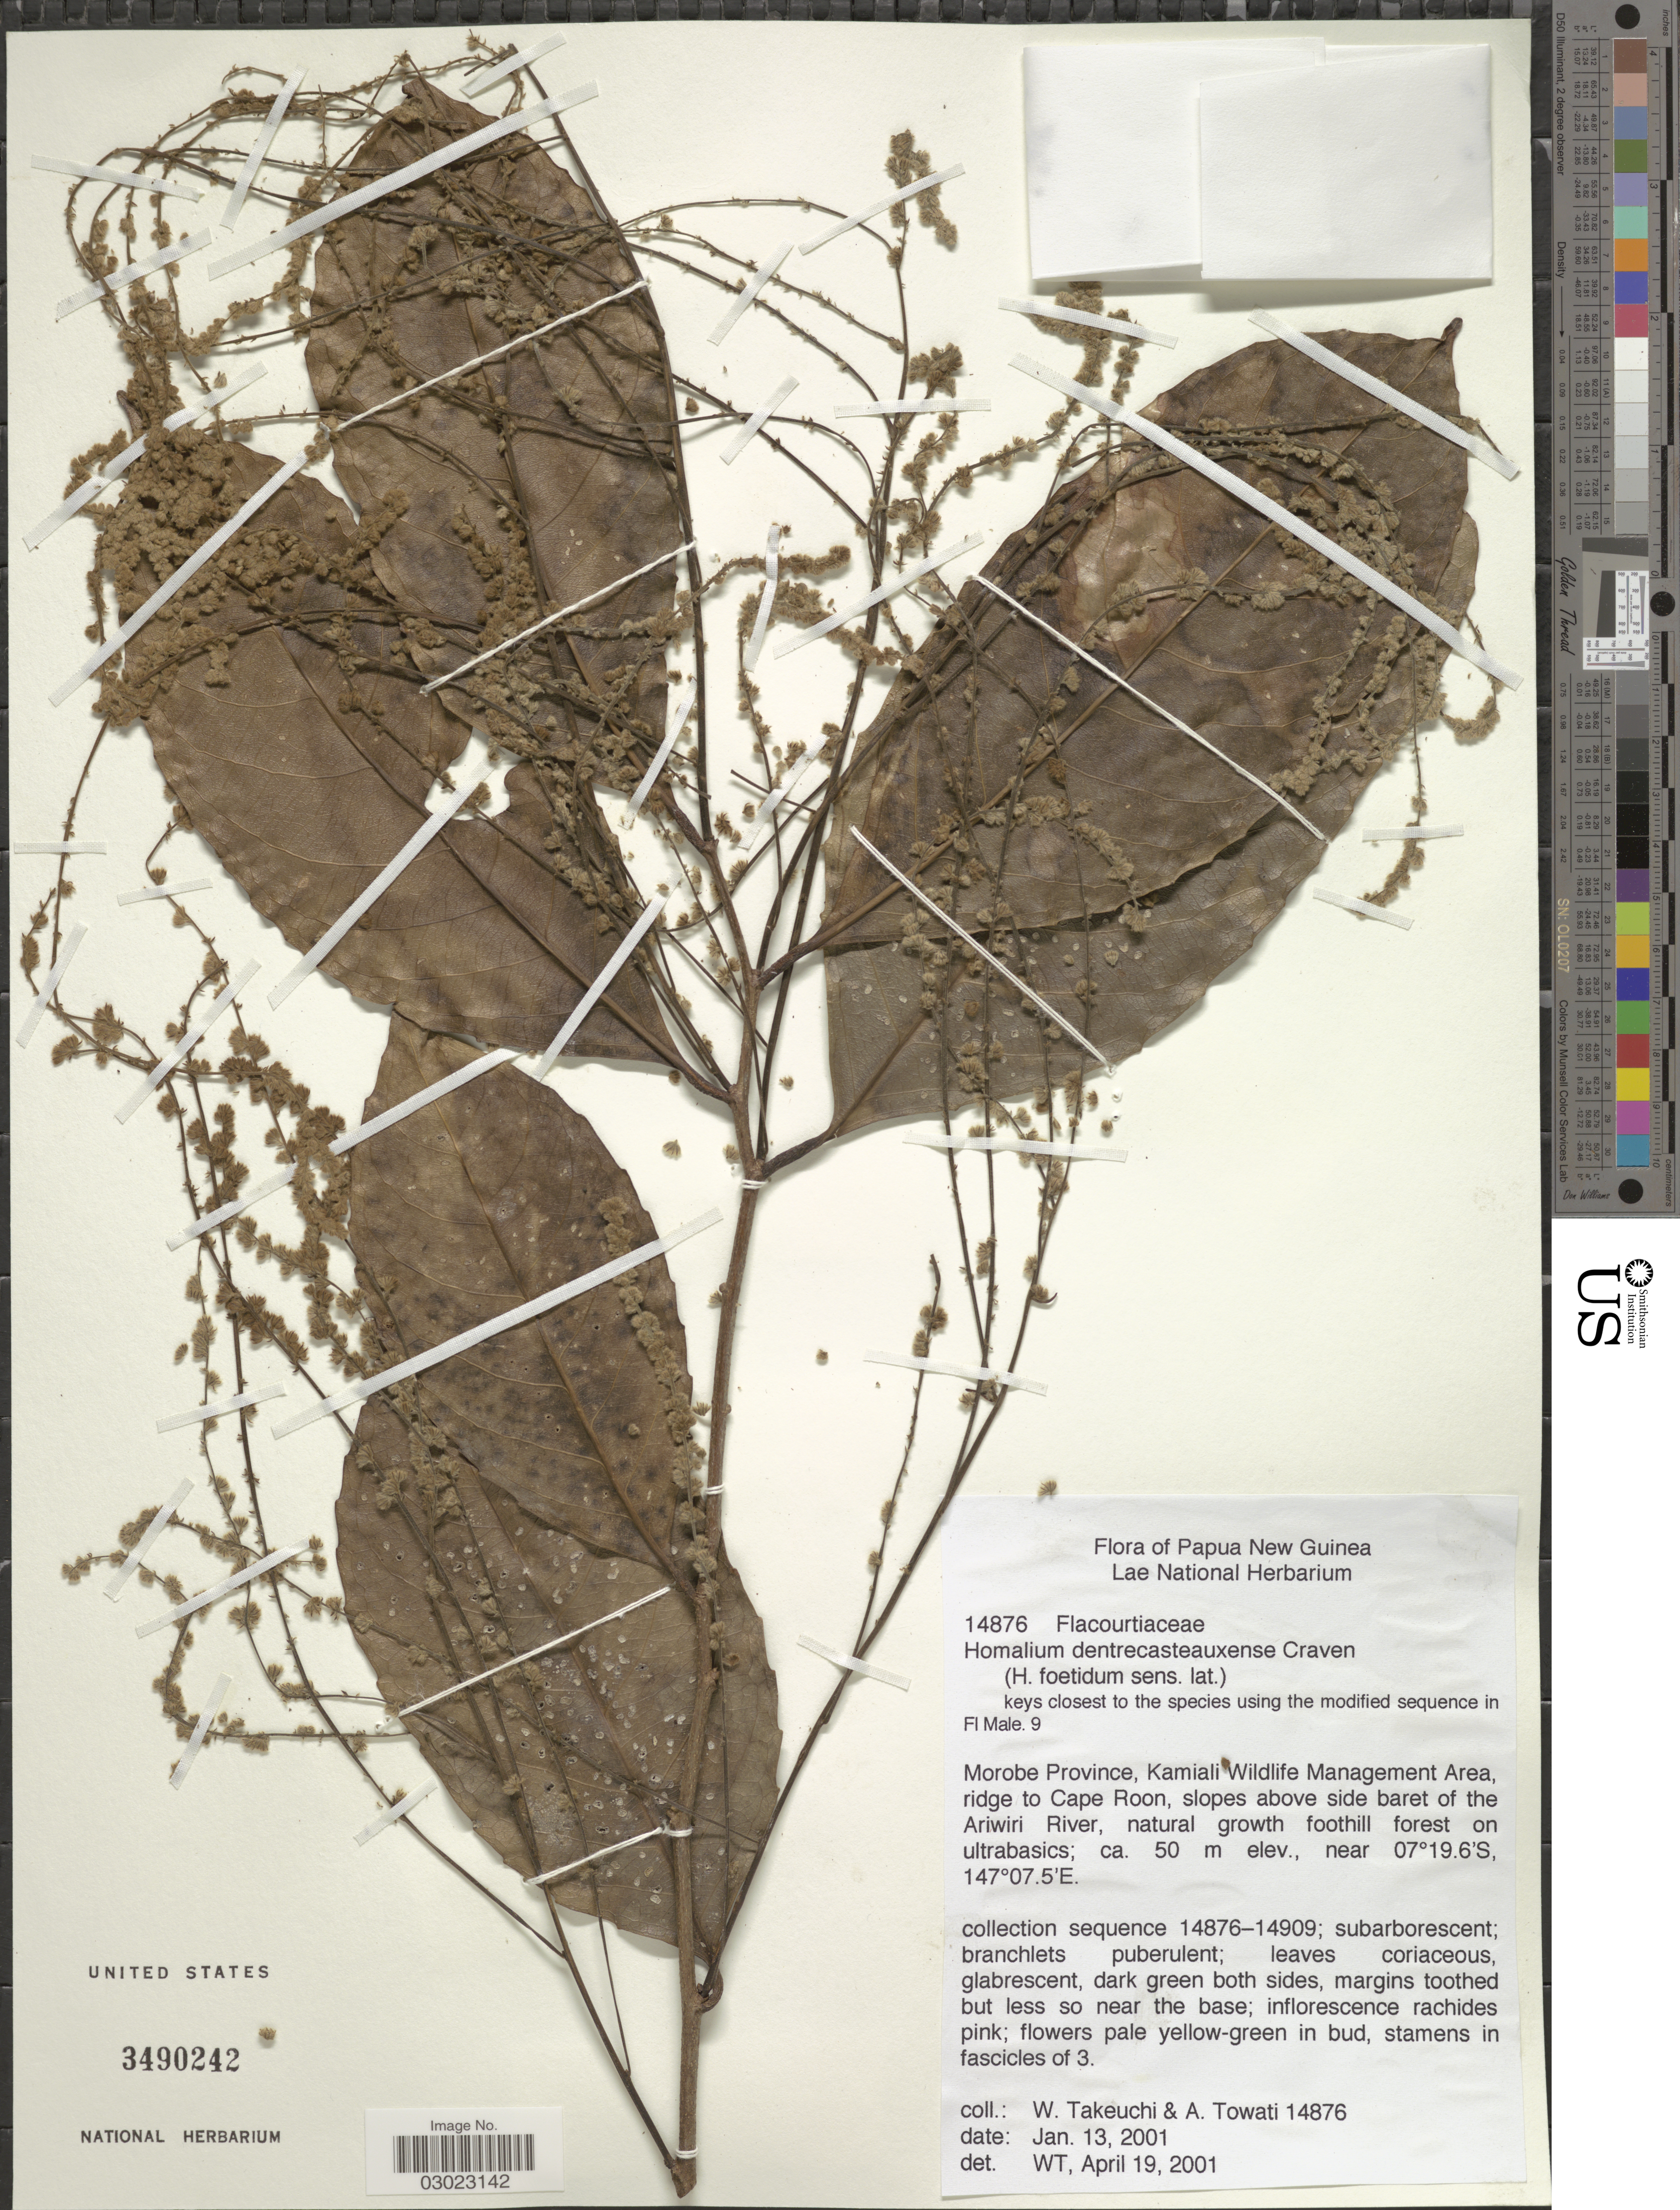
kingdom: Plantae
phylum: Tracheophyta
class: Magnoliopsida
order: Malpighiales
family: Salicaceae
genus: Homalium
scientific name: Homalium dentrecasteauxense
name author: Craven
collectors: W. Takeuchi & A. Towati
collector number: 14876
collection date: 2001-01-13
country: Papua New Guinea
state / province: Morobe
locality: Kamiali Wildlife Management Area, ridge to Cape Roon, slopes above side baret of the Ariwiri River.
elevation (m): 50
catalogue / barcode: US 3490242